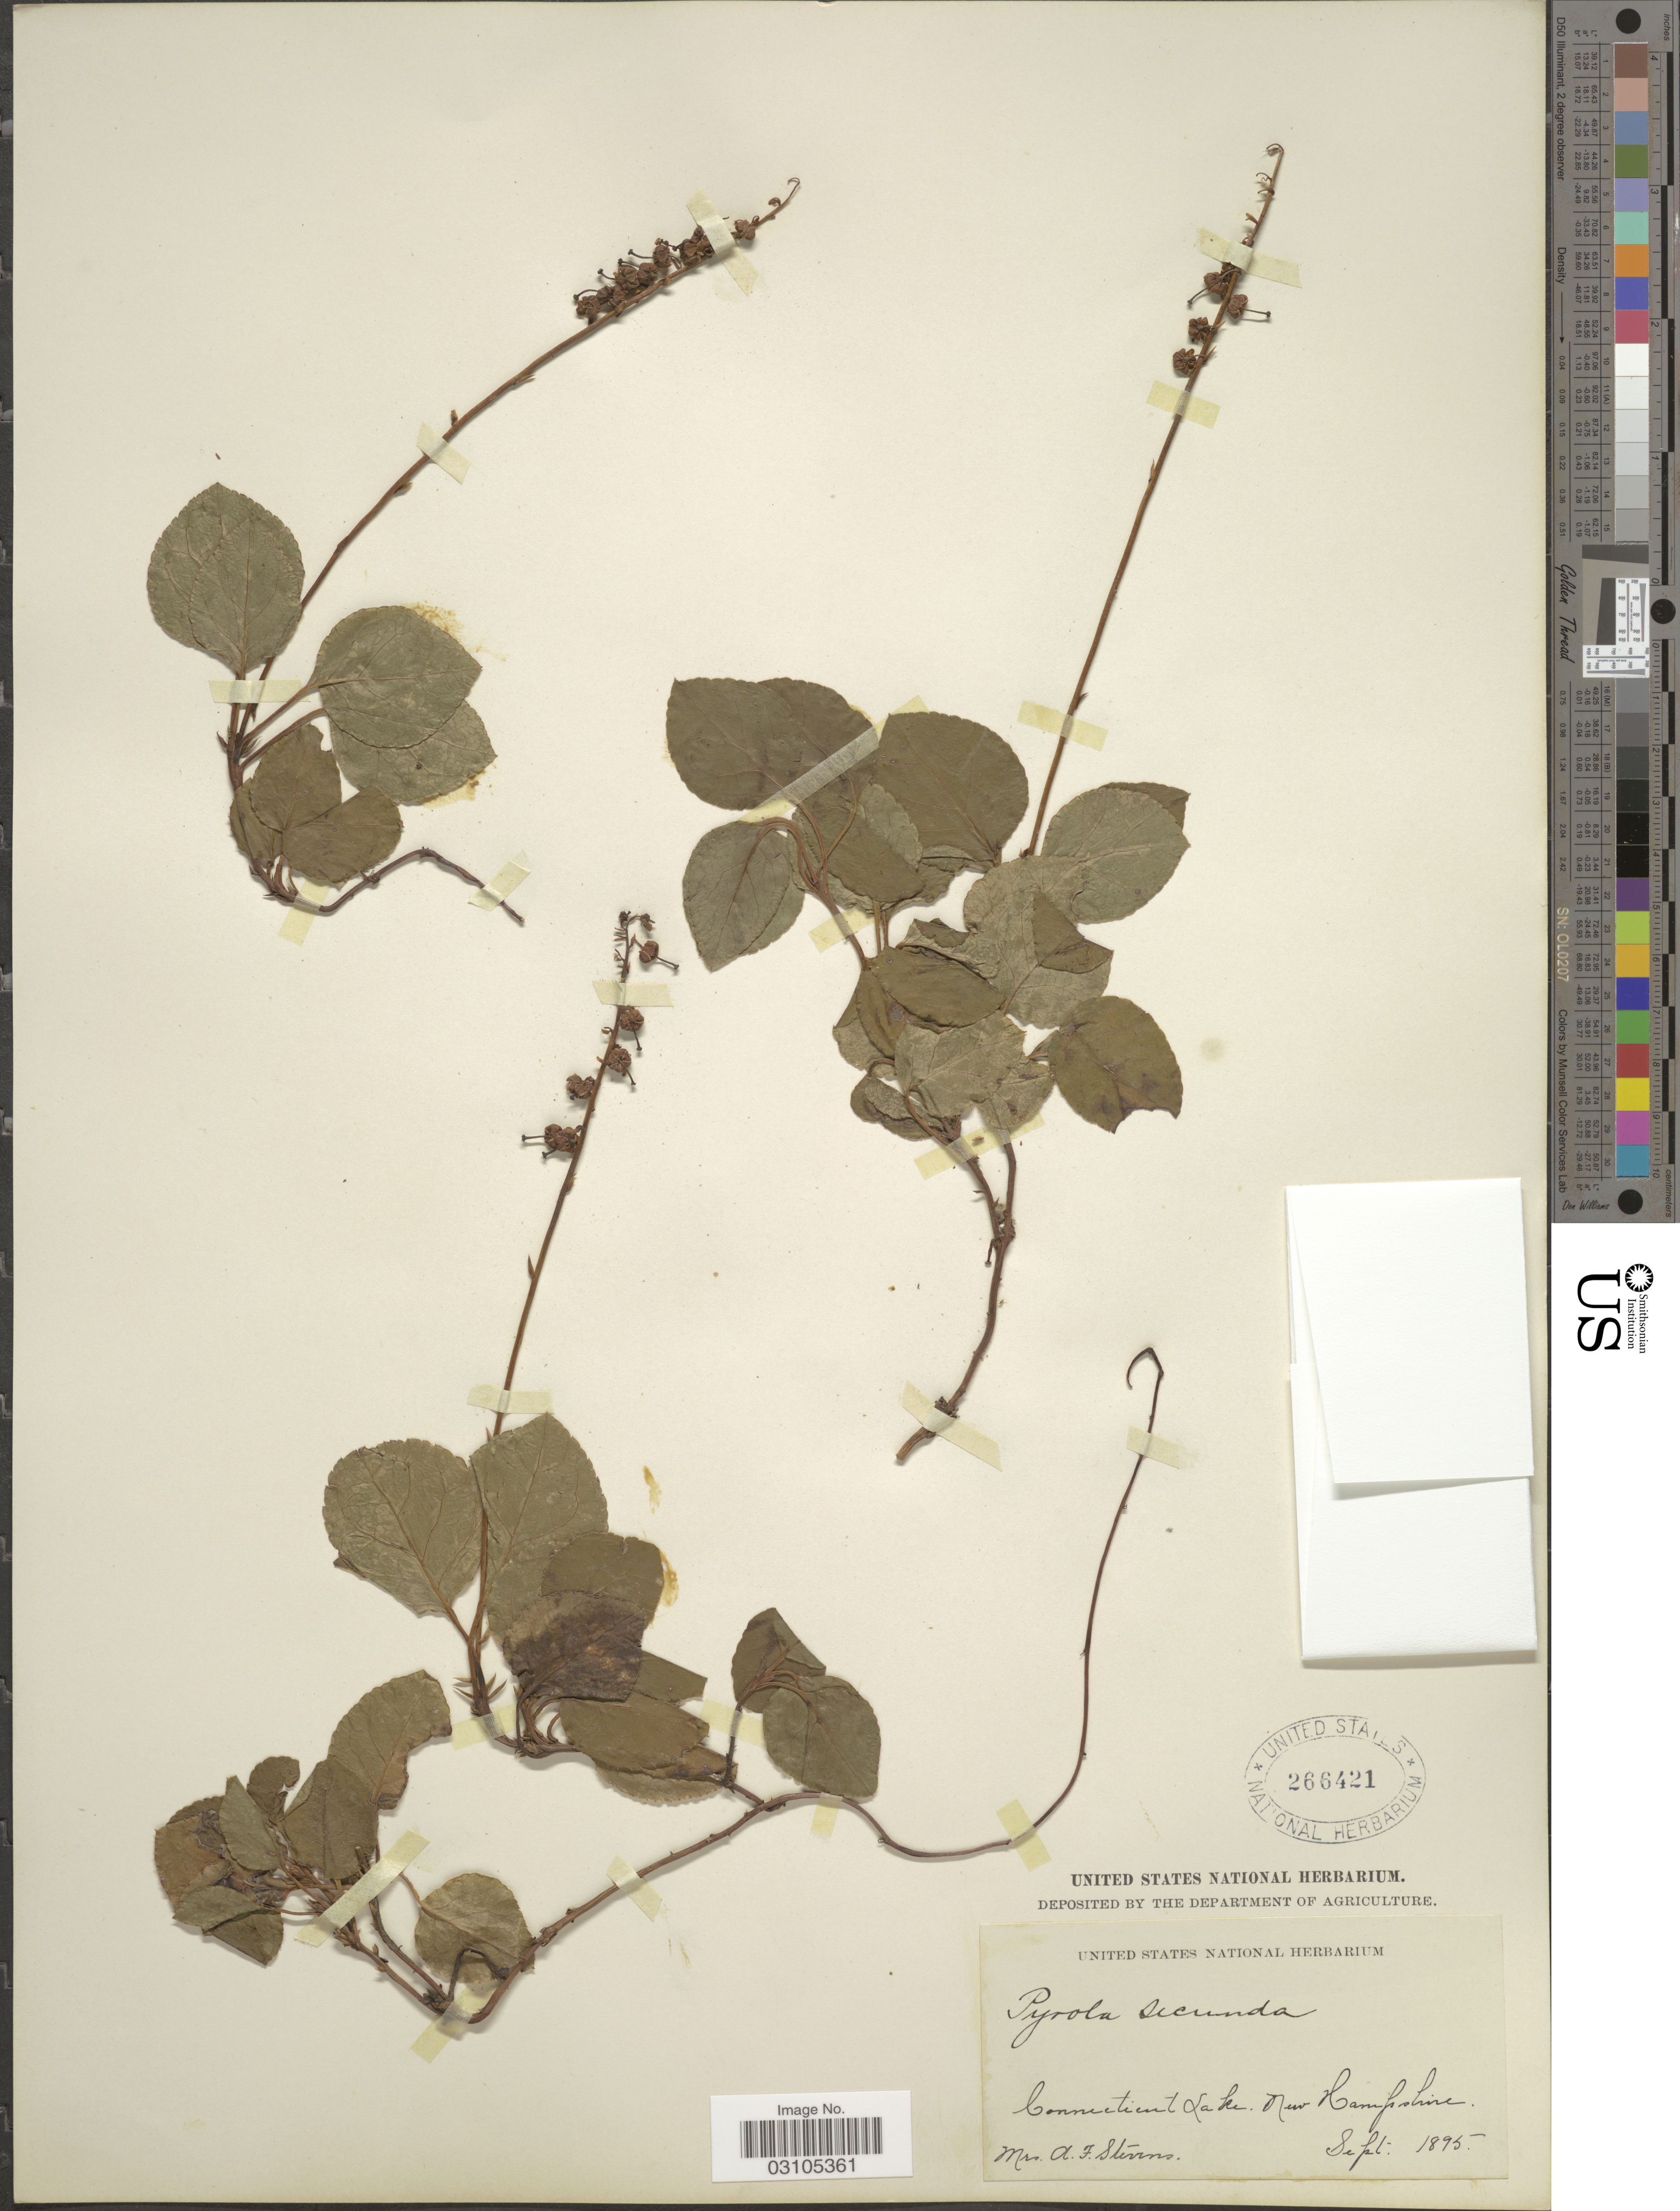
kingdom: Plantae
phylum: Tracheophyta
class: Magnoliopsida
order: Ericales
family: Ericaceae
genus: Orthilia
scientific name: Orthilia secunda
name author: (L.) House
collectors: A. Stevens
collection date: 1895-09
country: United States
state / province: New Hampshire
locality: Connecticut Lake.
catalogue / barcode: US 266421